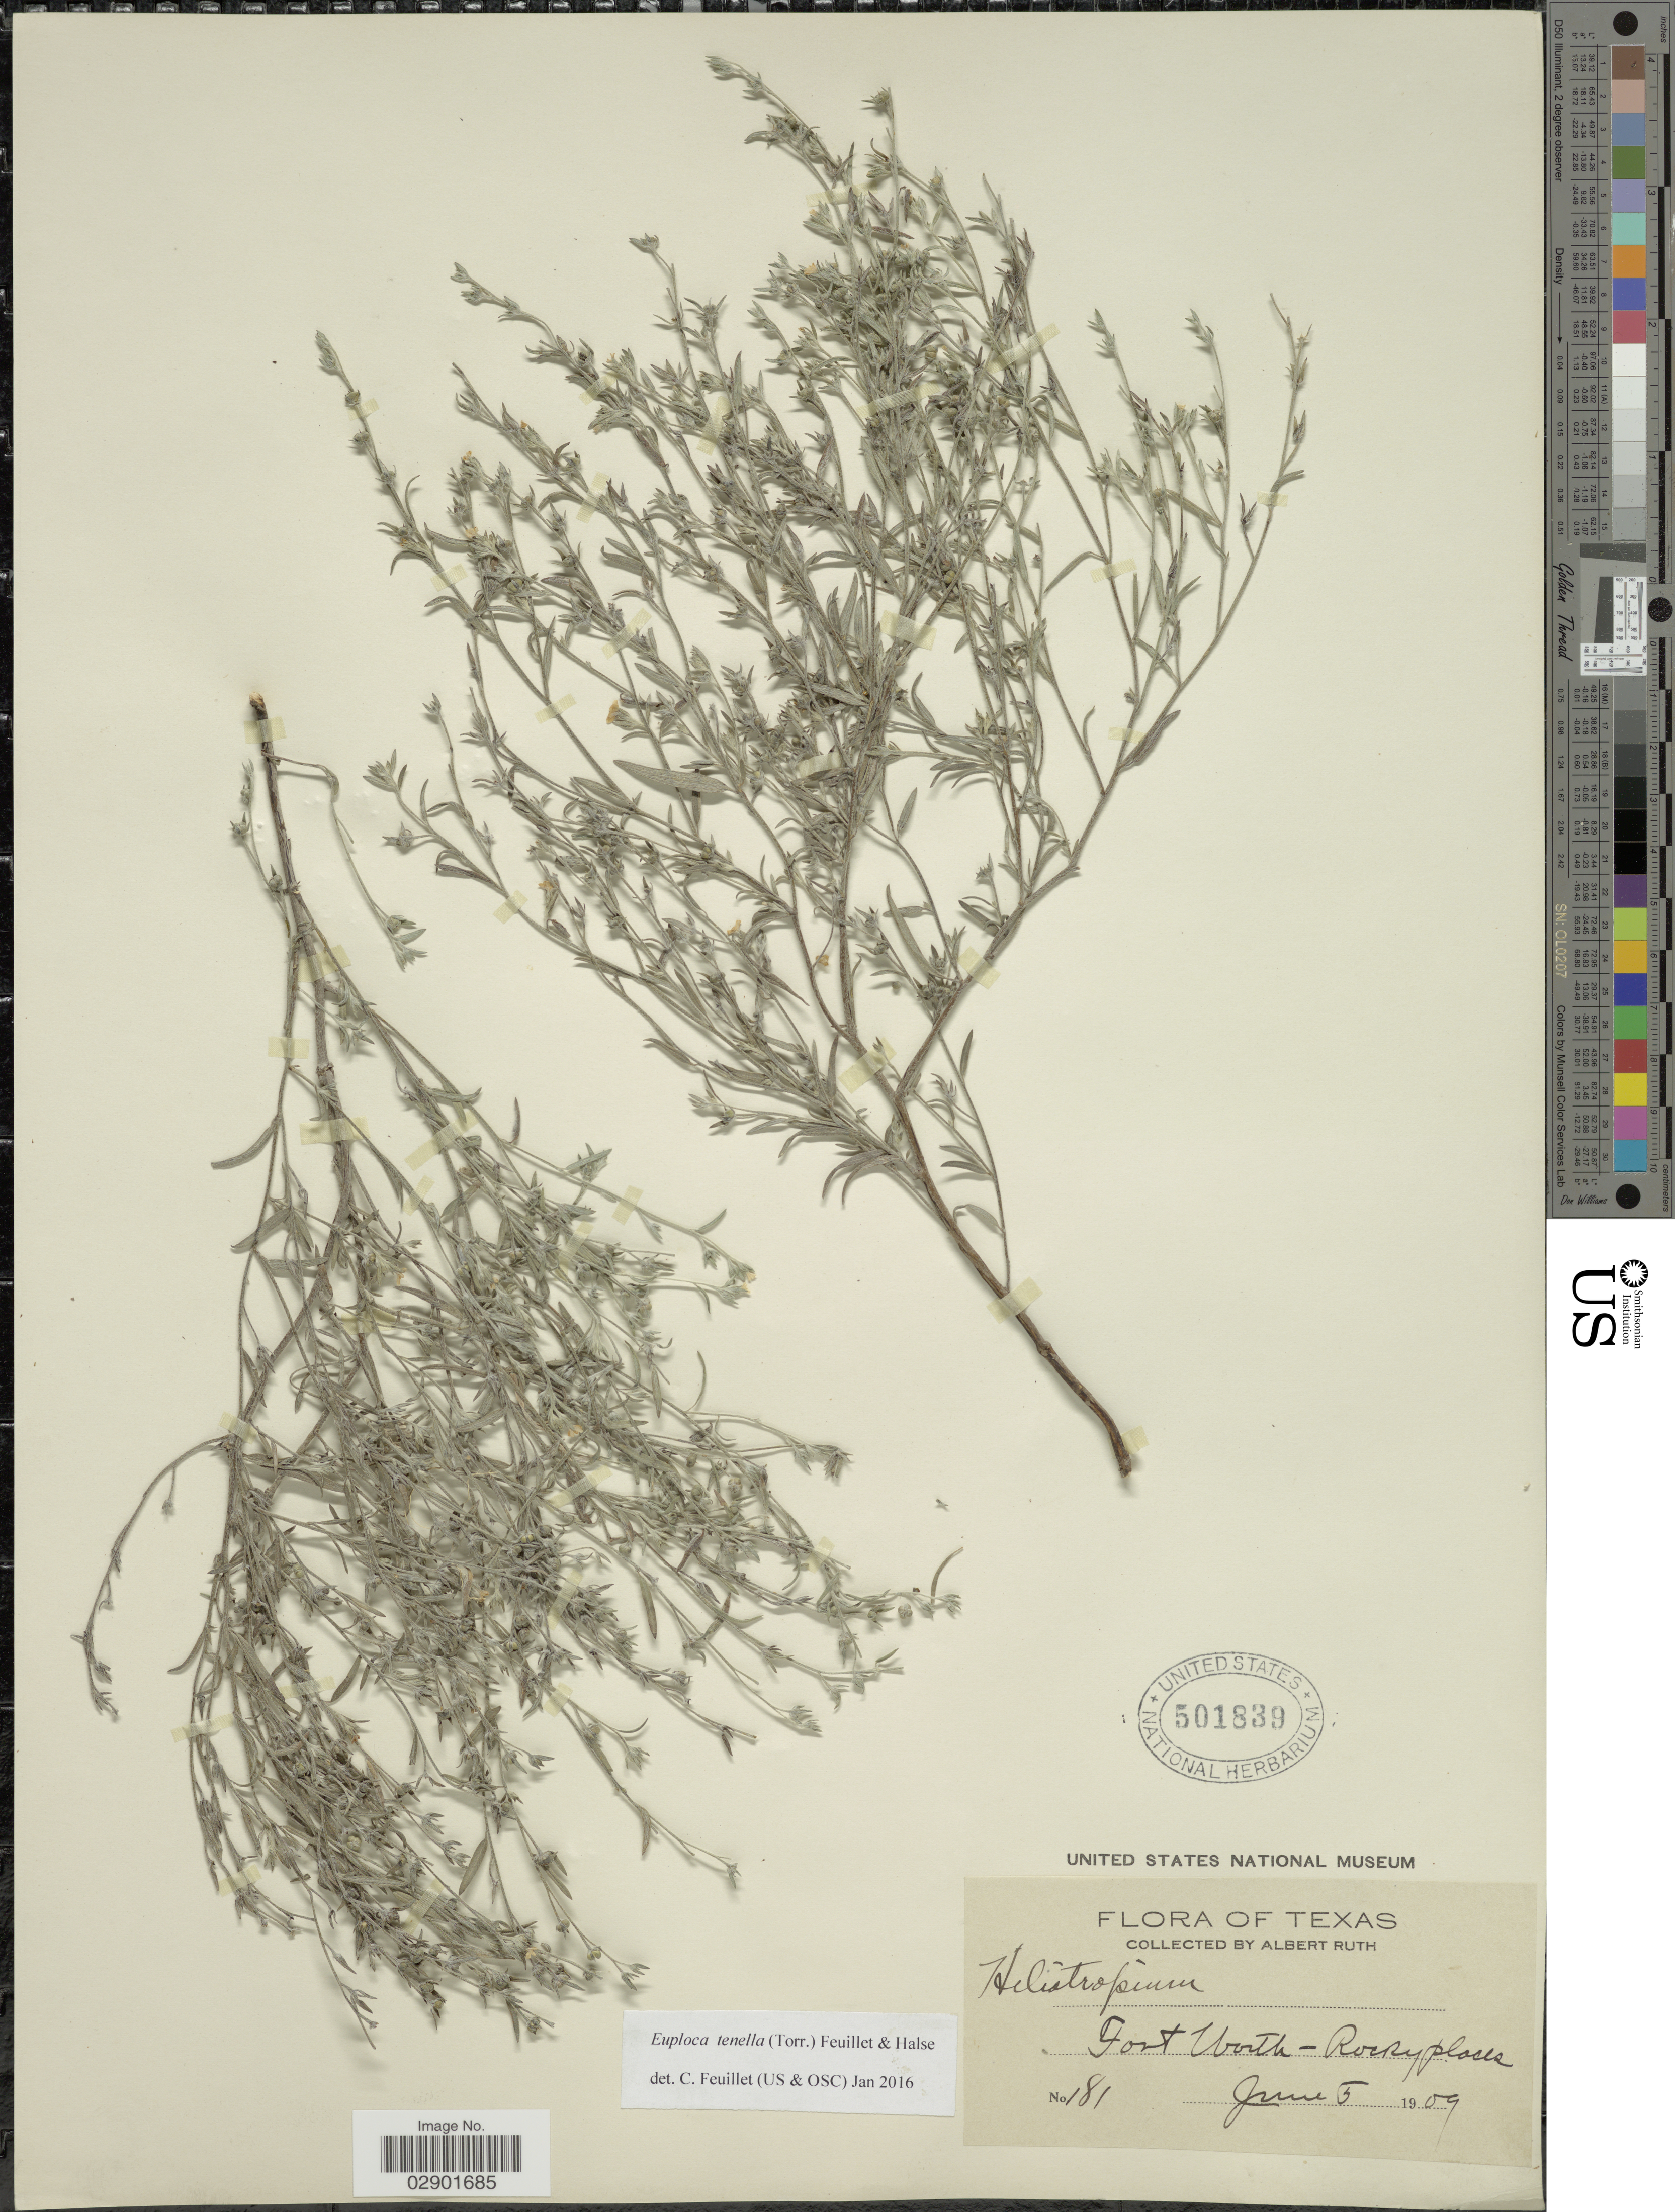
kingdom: Plantae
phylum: Tracheophyta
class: Magnoliopsida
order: Boraginales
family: Heliotropiaceae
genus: Euploca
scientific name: Euploca tenella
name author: (Torr.) Feuillet & Halse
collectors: A. Ruth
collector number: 181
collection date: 1909-06-05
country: United States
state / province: Texas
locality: Fort Worth - Rocky places.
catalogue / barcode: US 501839